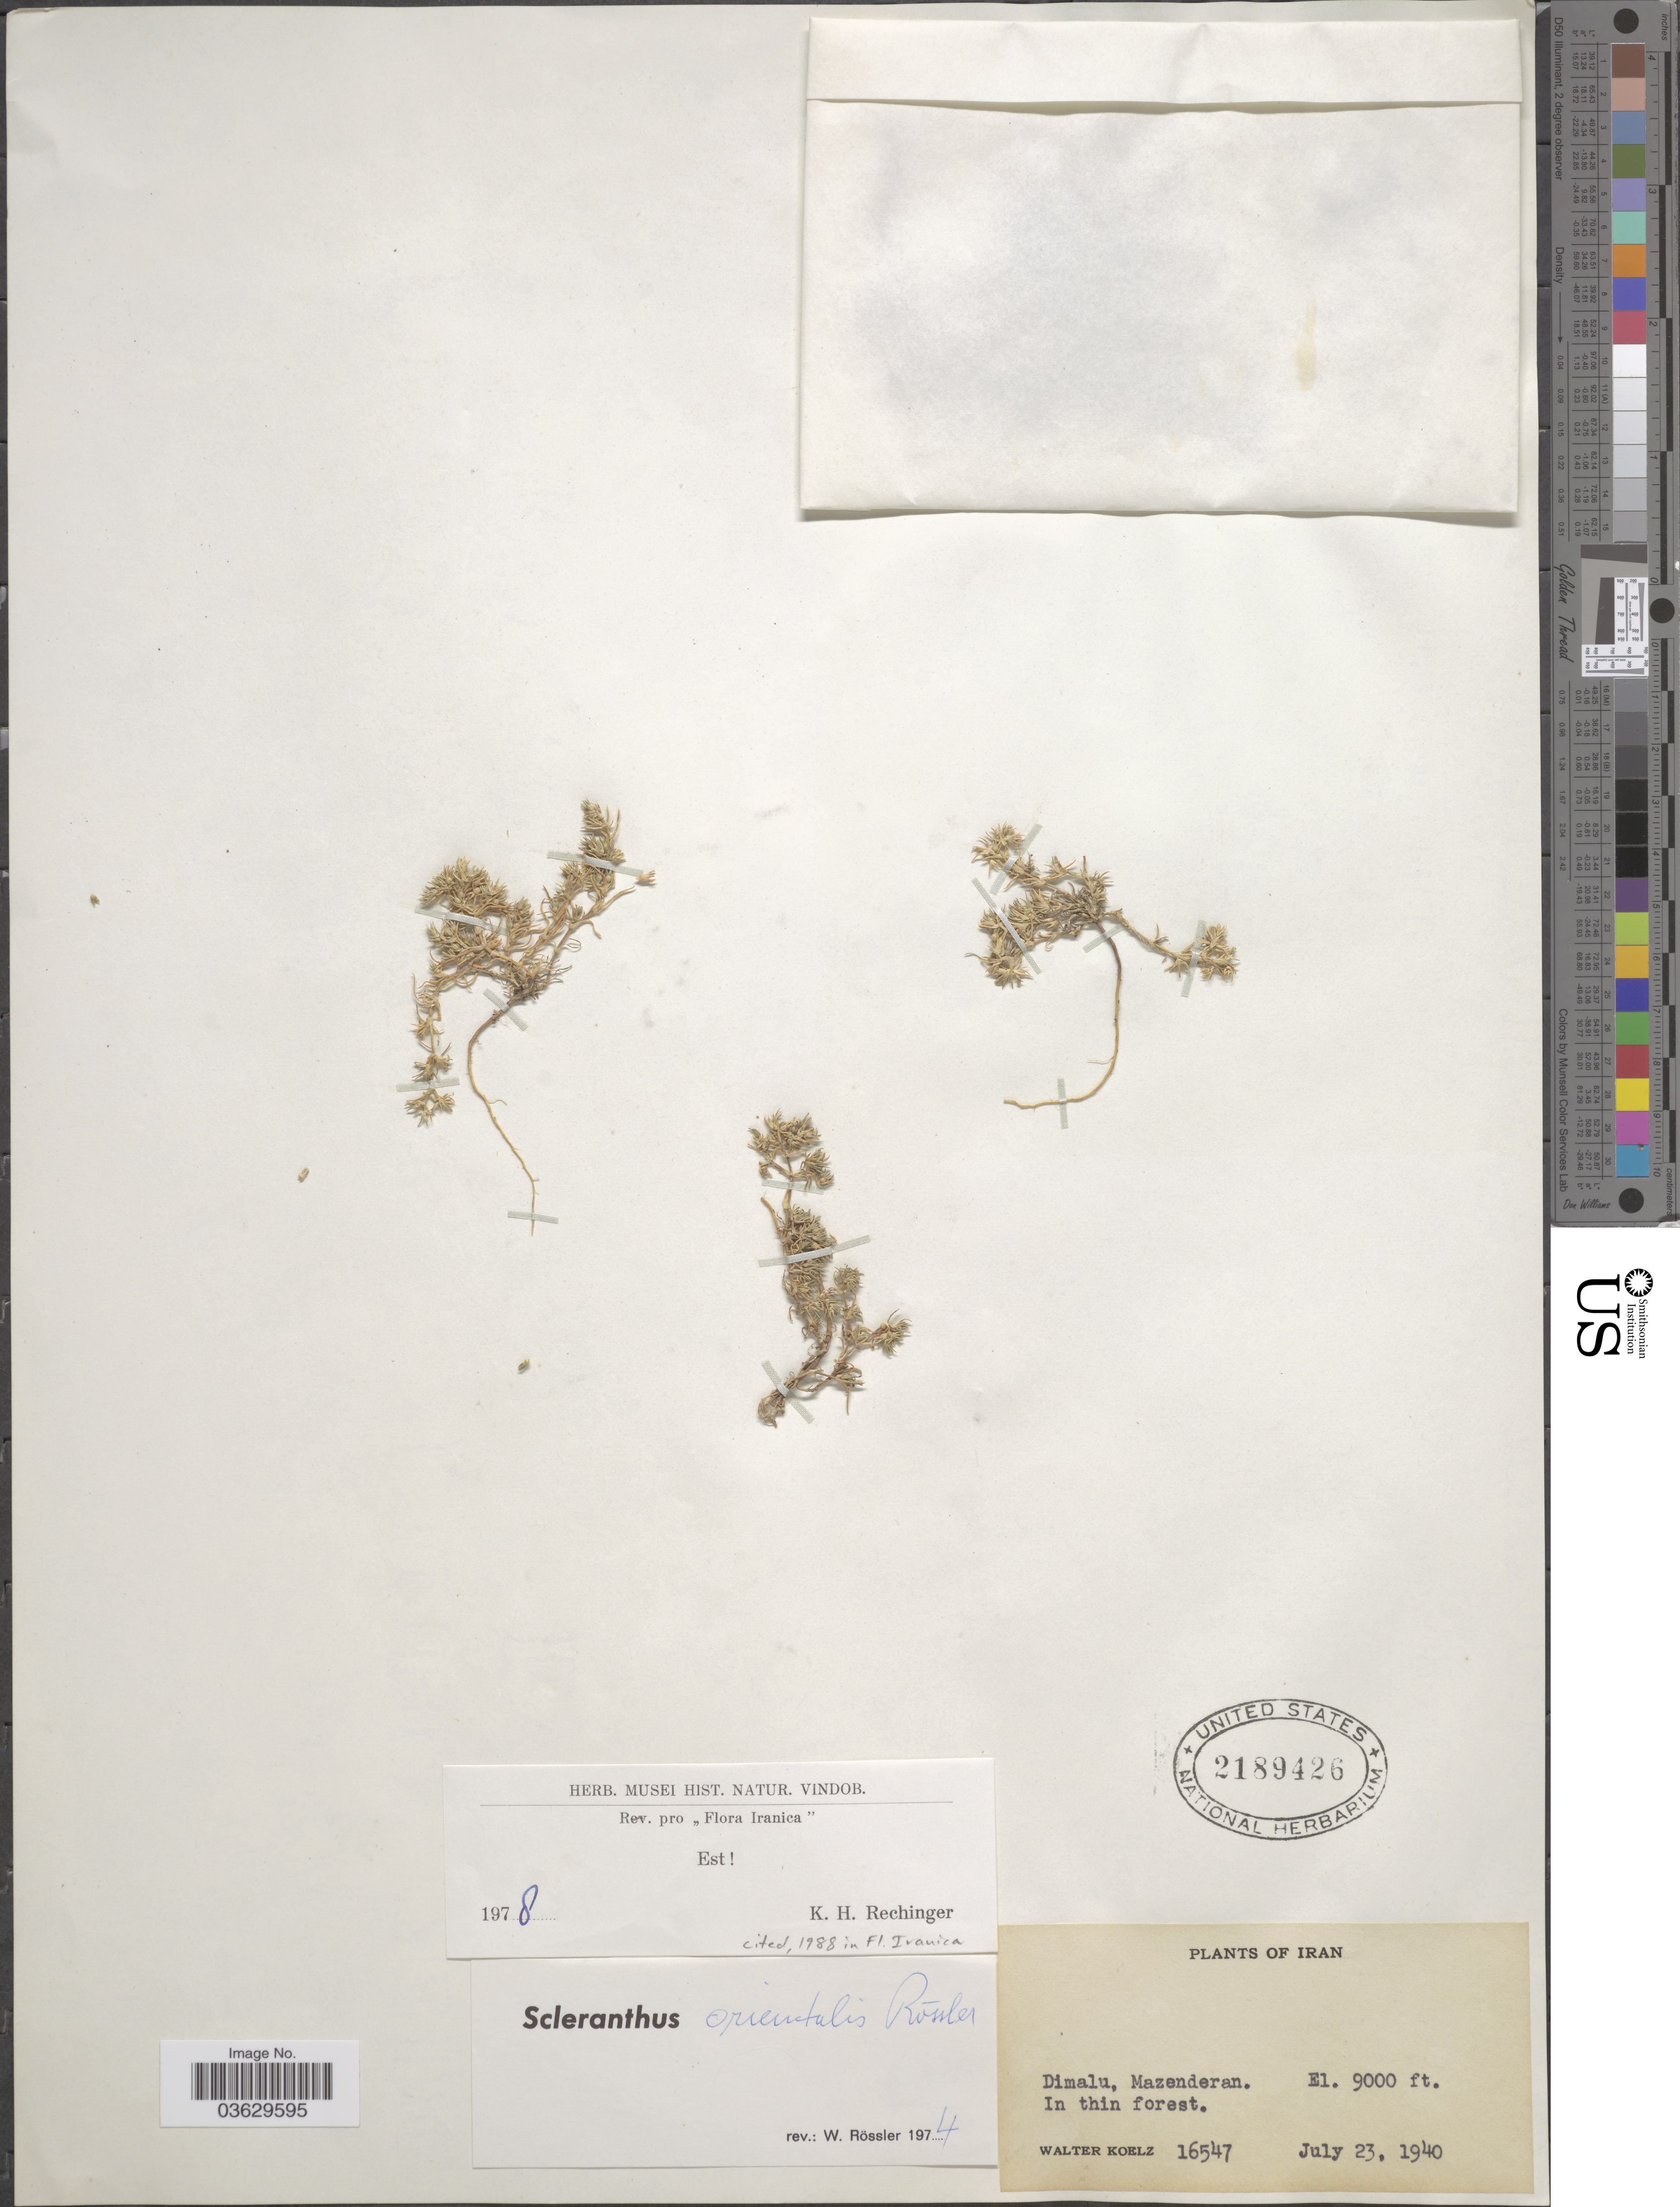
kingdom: Plantae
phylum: Tracheophyta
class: Magnoliopsida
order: Caryophyllales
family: Caryophyllaceae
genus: Scleranthus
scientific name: Scleranthus sp.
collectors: W. N. Koelz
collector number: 16547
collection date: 1940-07-23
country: Iran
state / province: Mazandaran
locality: Dimalu, Mazenderan.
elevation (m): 2743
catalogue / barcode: US 2189426